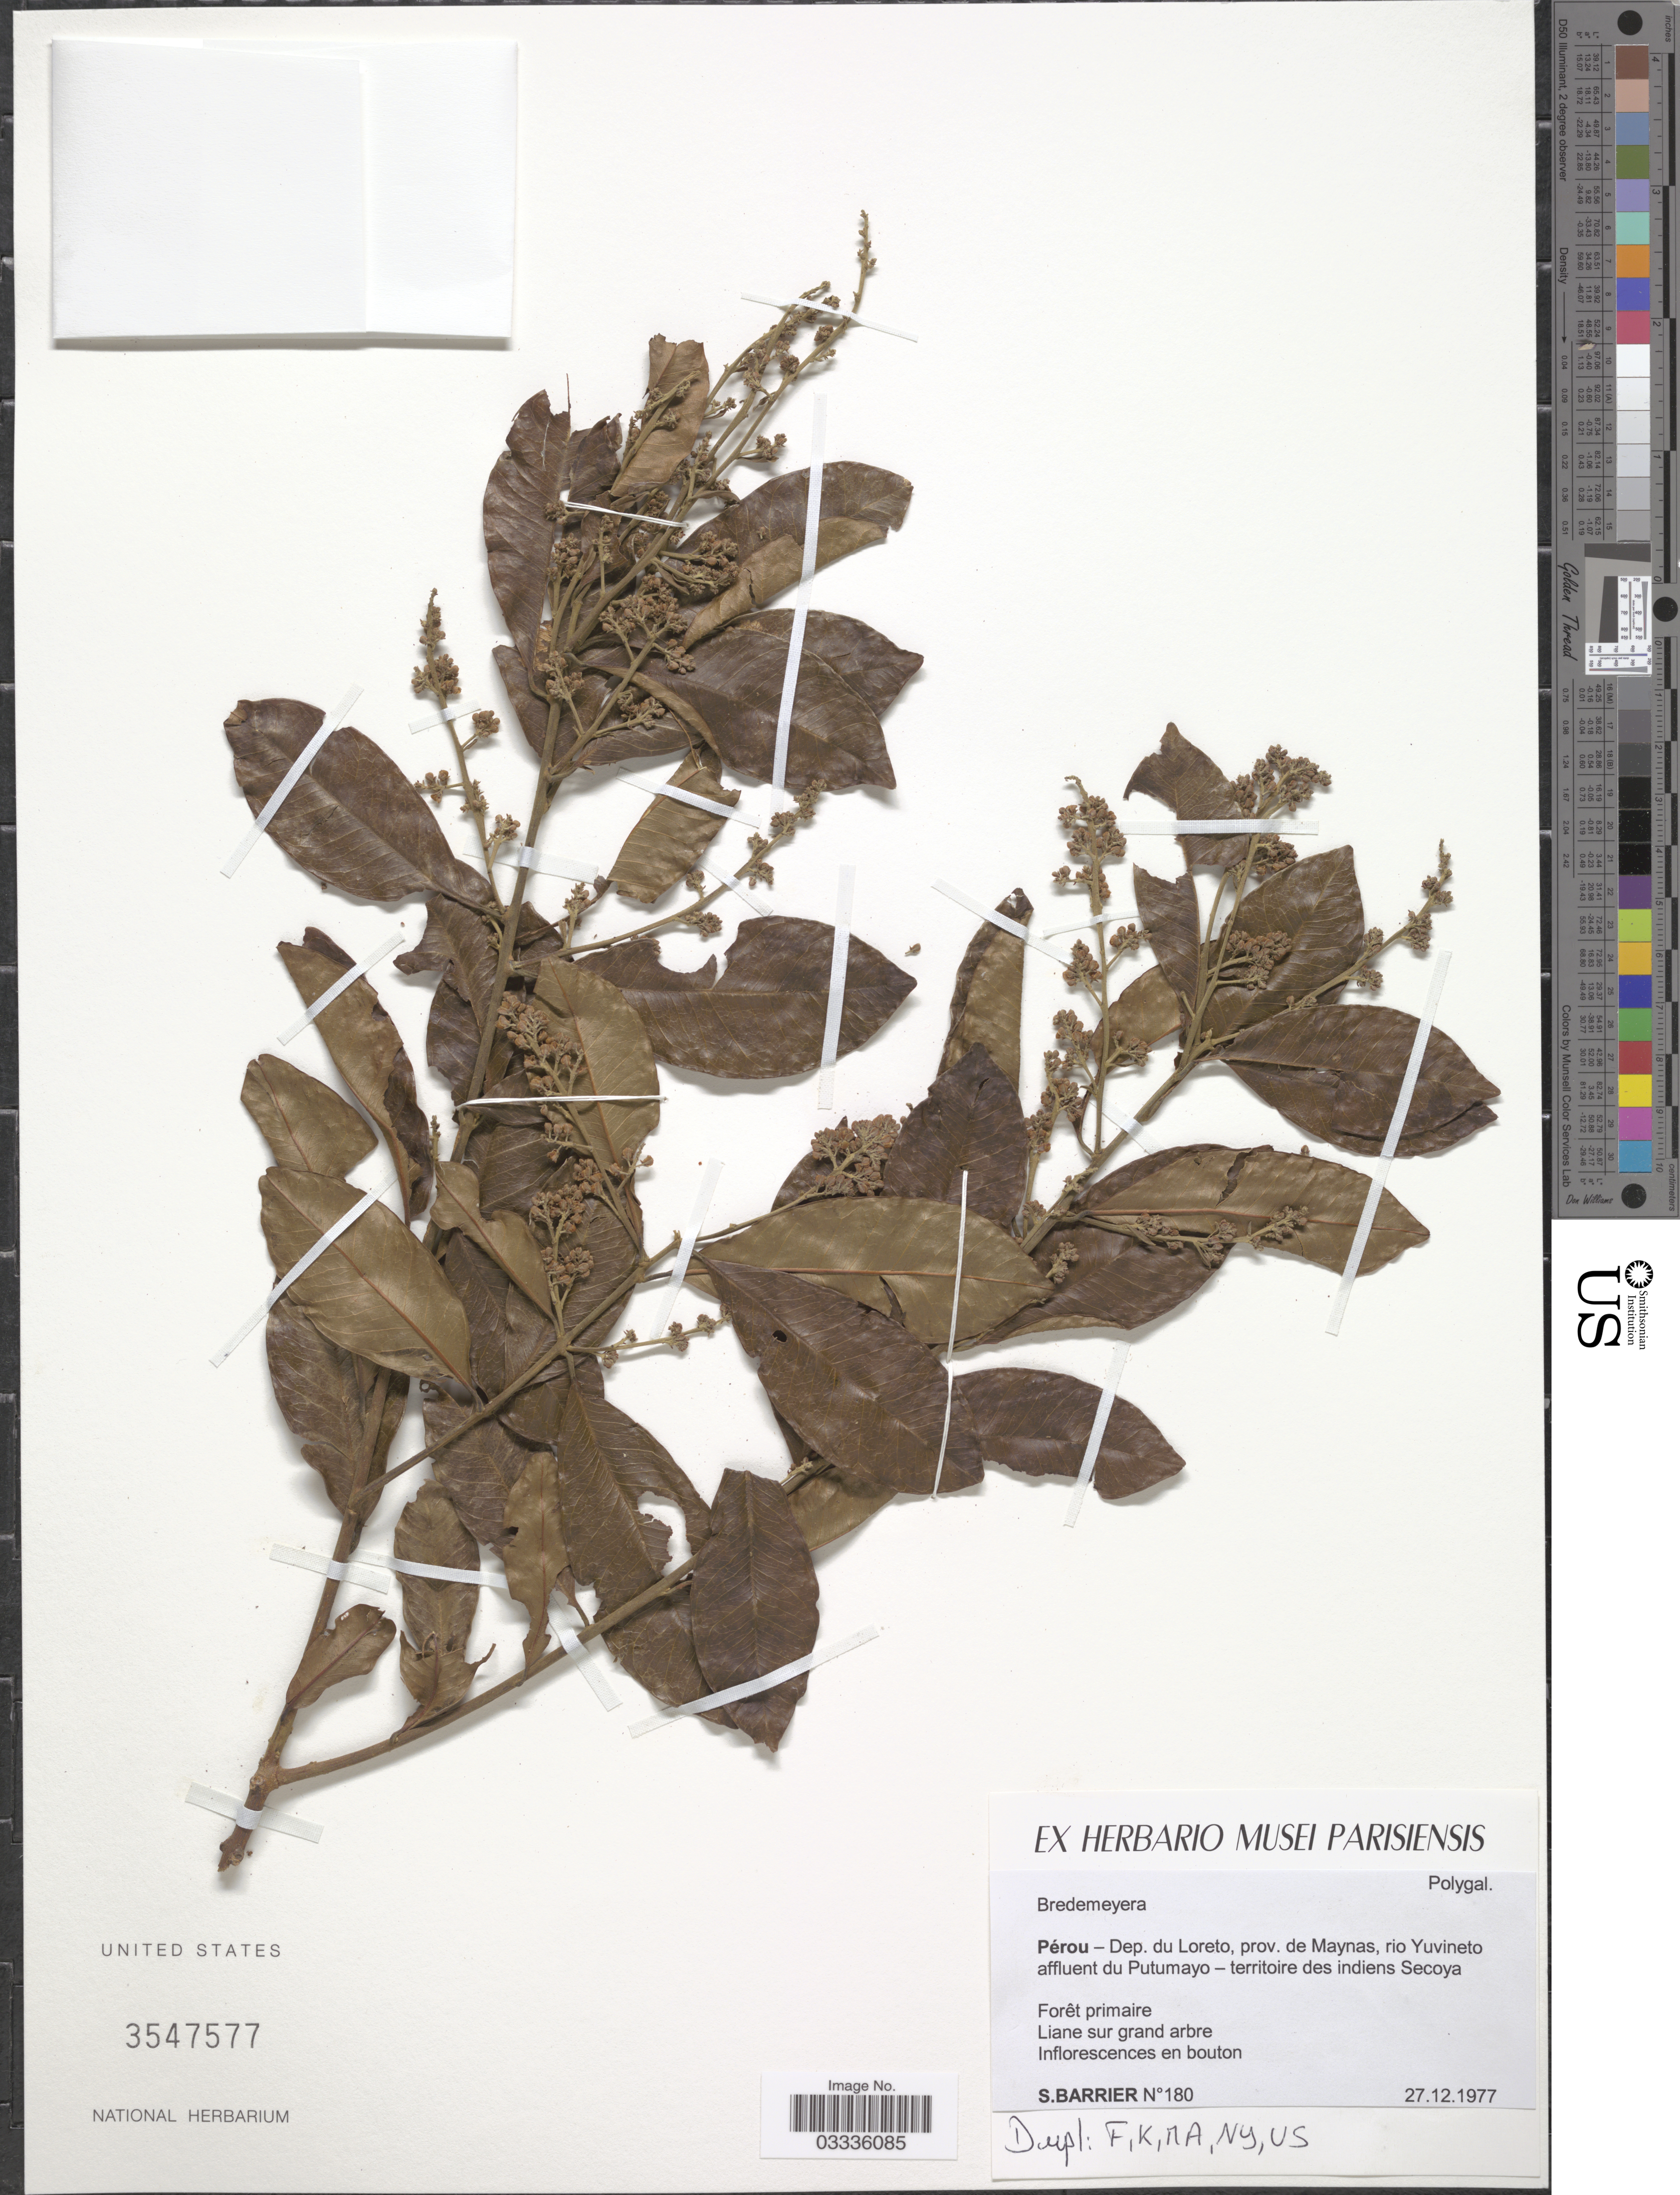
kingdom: Plantae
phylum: Tracheophyta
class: Magnoliopsida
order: Fabales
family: Polygalaceae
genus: Bredemeyera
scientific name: Bredemeyera sp.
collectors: S. Barrier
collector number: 180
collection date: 1977-12-27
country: Peru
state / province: Loreto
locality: Pérou - Dep. du Loreto, prov. de Maynas, rio Yuvineto affluent du Putumayo - territoire des indiens Secoya.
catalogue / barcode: US 3547577